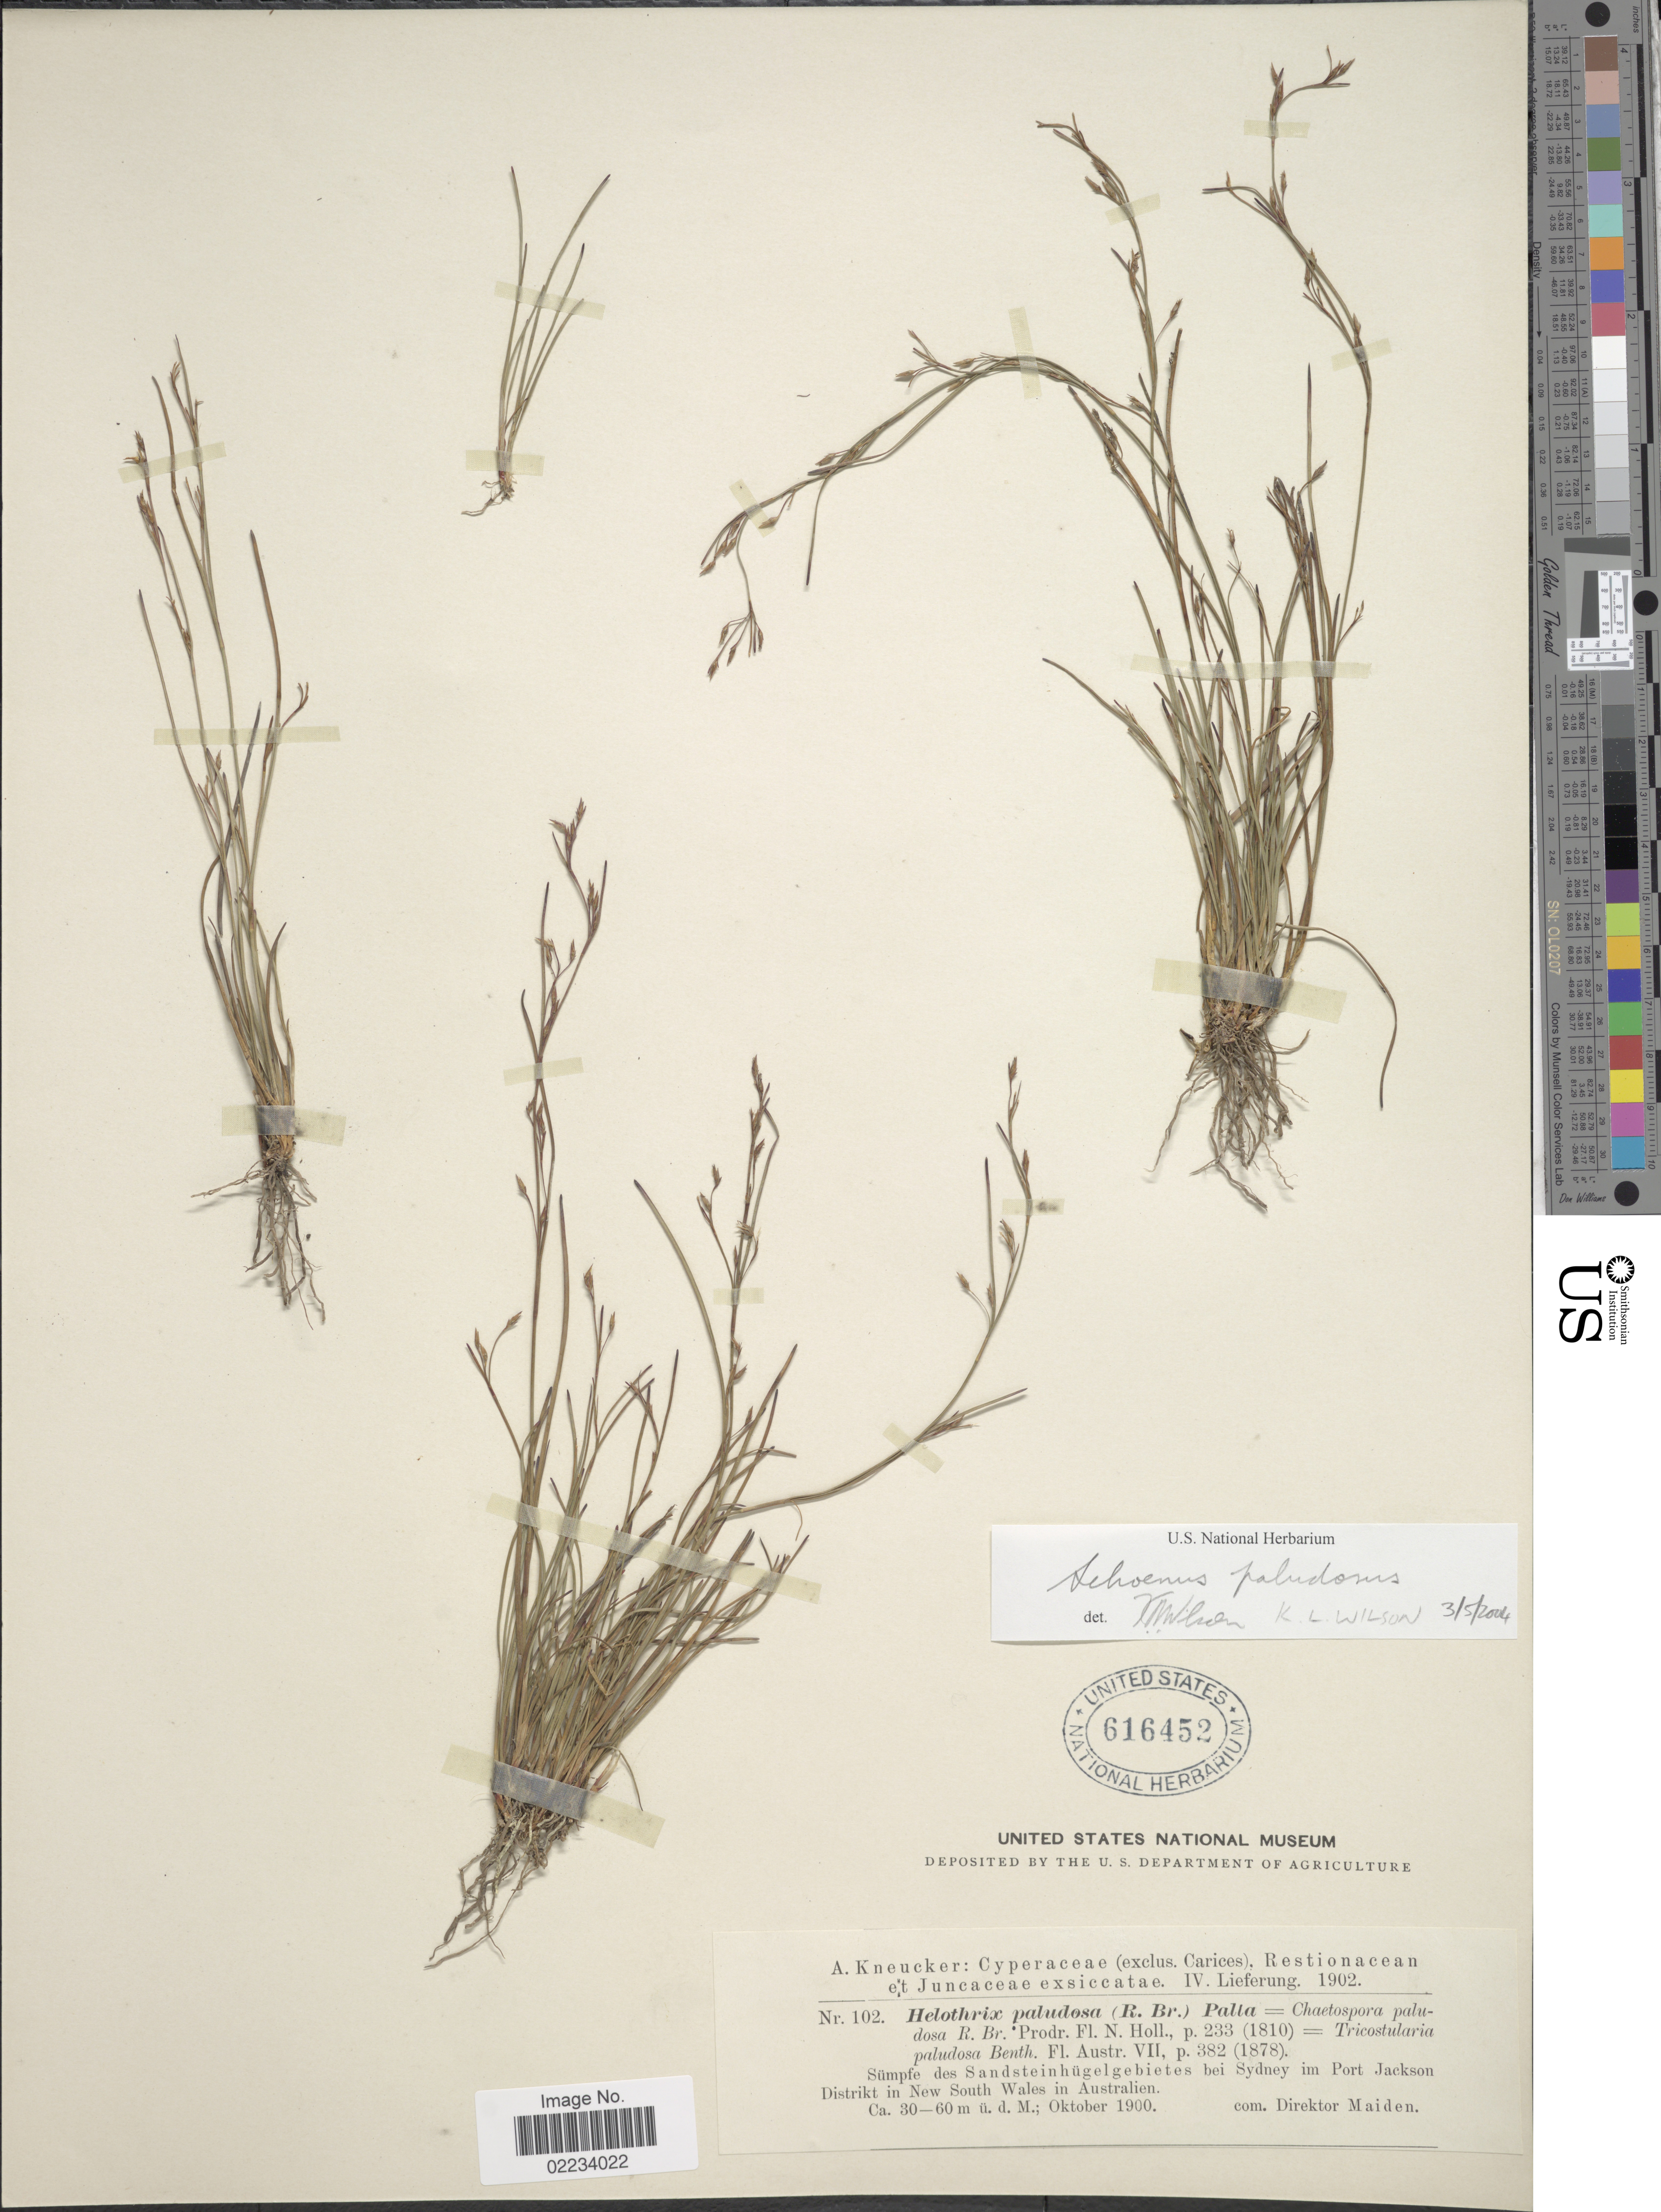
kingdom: Plantae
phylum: Tracheophyta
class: Liliopsida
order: Poales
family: Cyperaceae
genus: Anthelepis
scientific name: Anthelepis paludosa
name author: (R. Br.) R.L. Barrett et al.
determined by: Strong, Mark T., (BOT), Smithsonian Institution - National Museum of Natural History (UNITED STATES)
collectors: A. Kneucker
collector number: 102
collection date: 1900-10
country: Australia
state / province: New South Wales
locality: Sümpfe des Sandsteinhügelgebietes bei Sydney im Port Jackson Distrikt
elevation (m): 30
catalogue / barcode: US 616452